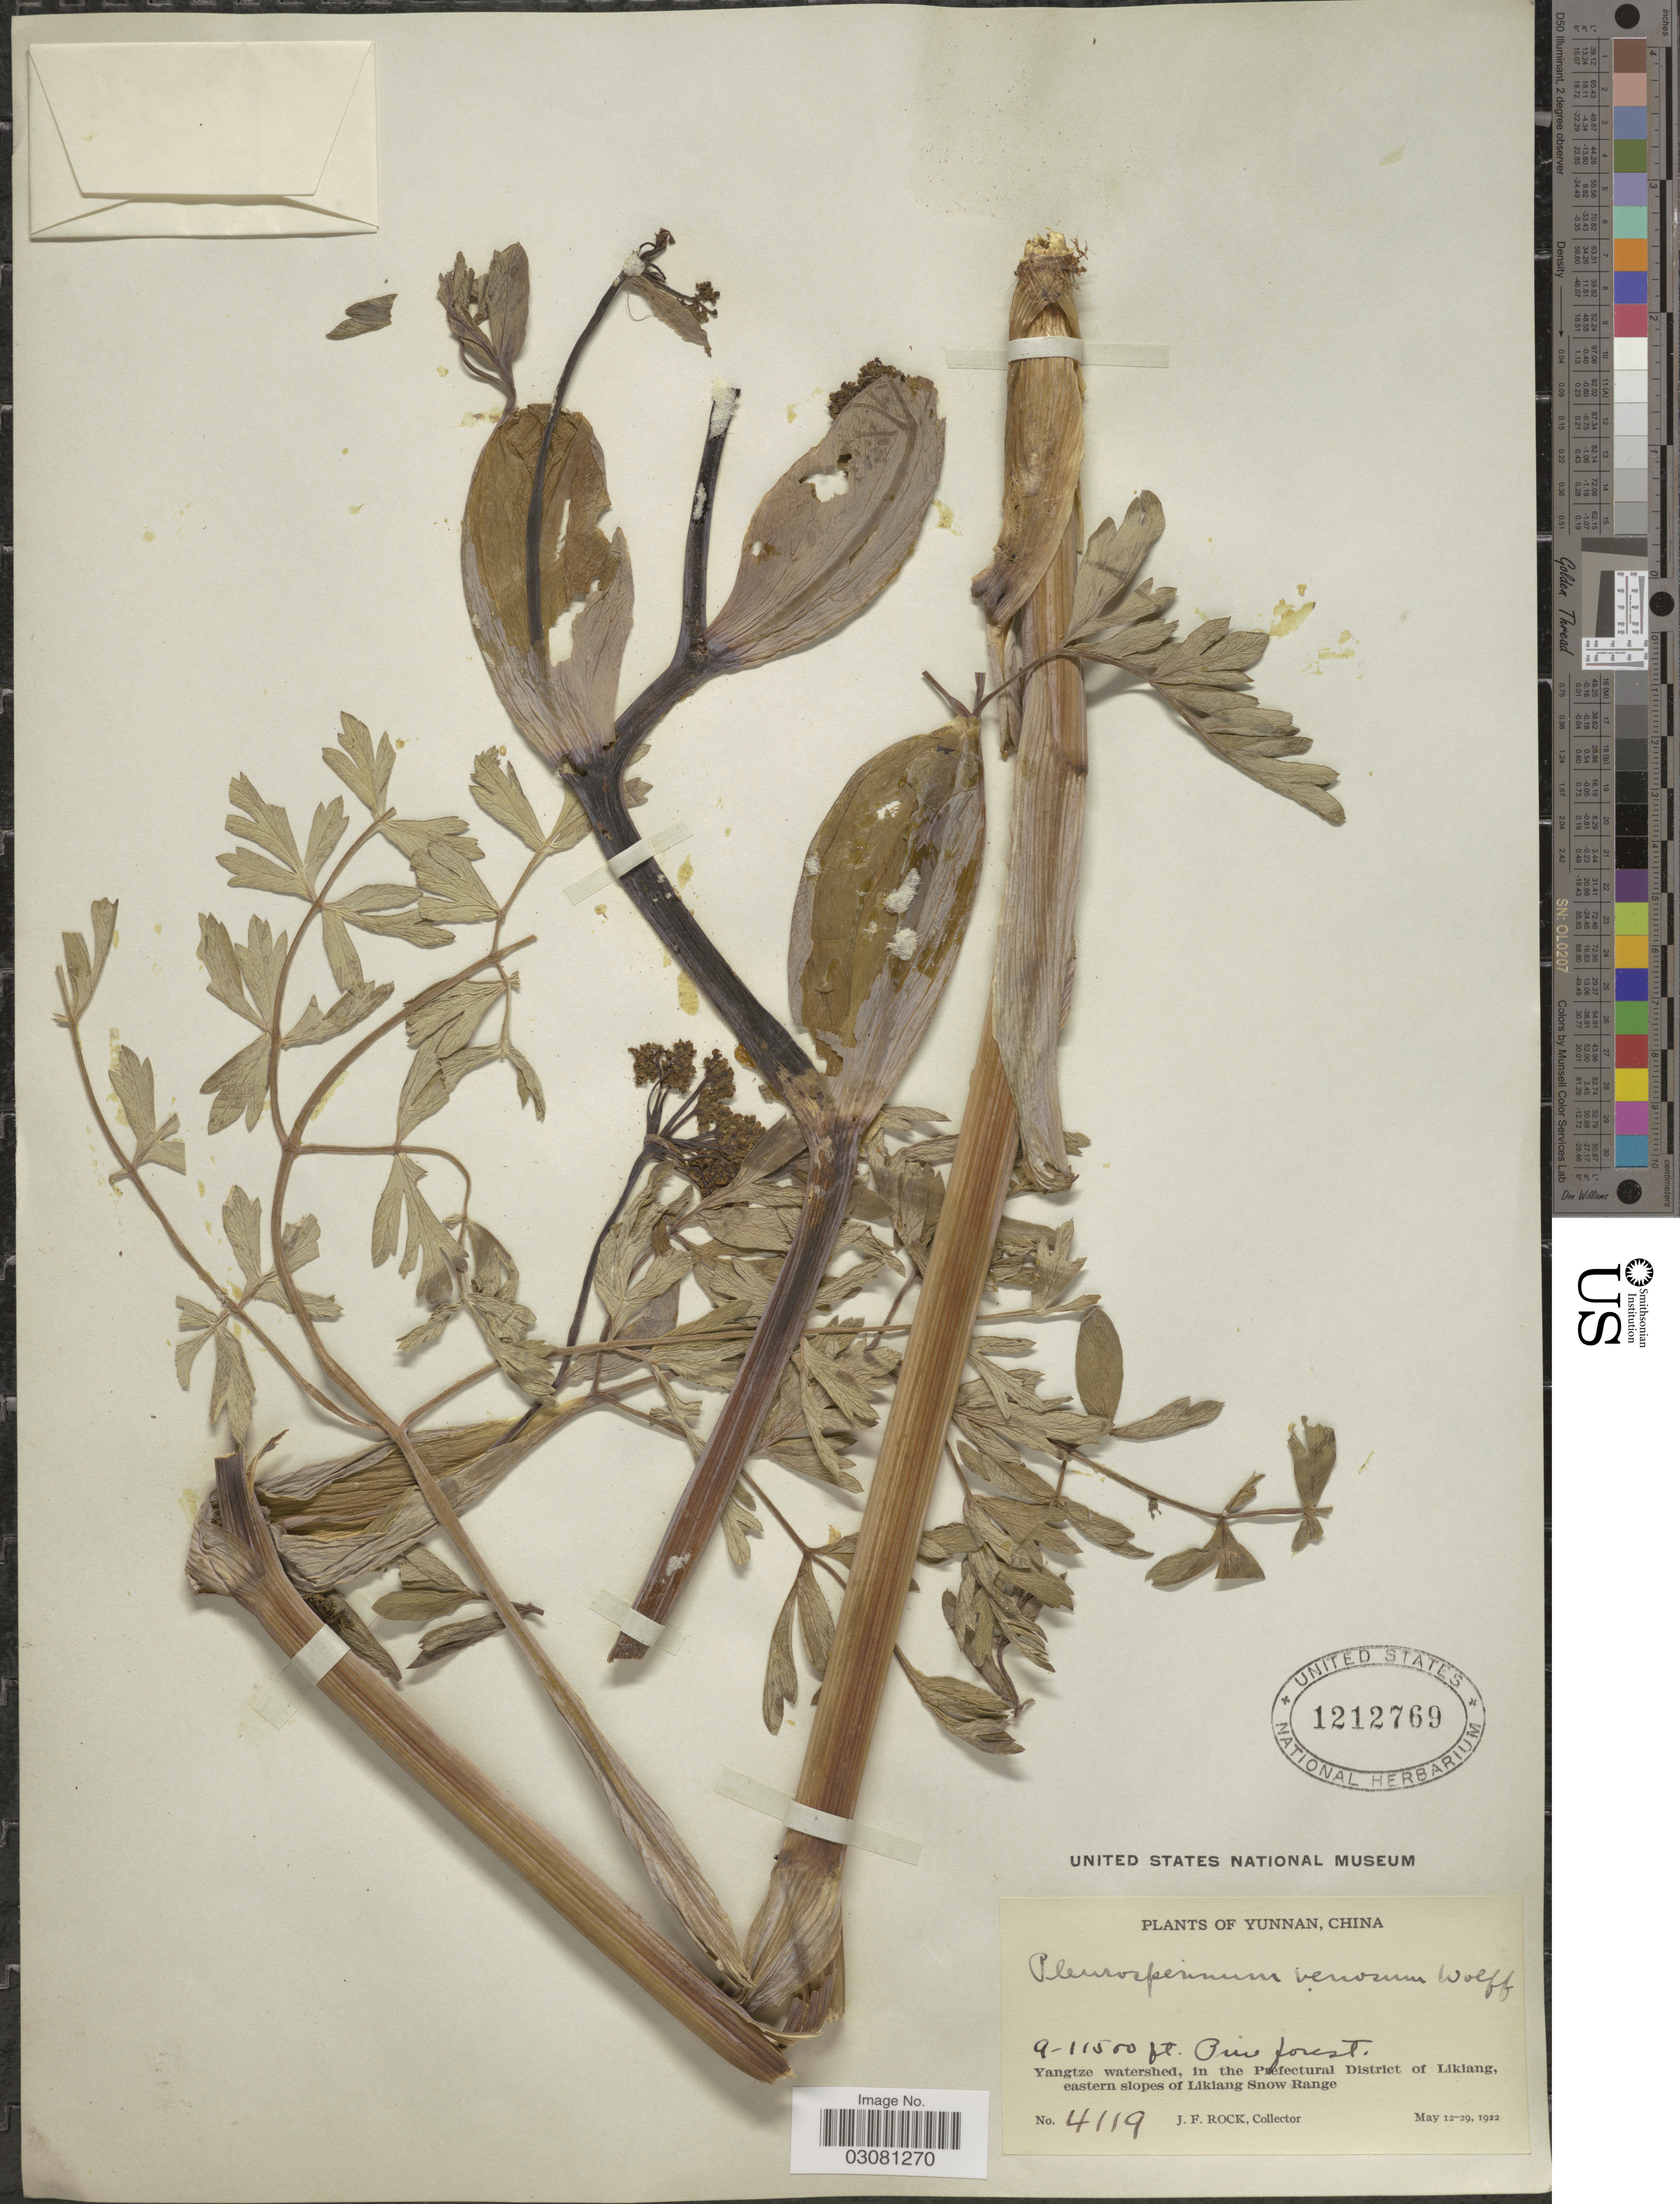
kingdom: Plantae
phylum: Tracheophyta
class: Magnoliopsida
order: Apiales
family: Apiaceae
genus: Pleurospermum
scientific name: Pleurospermum venosum H. Wolff sp. nov. ined.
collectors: J. Rock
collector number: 4119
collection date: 1922-05-12/1922-05-29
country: China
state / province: Yunnan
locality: Yangtze watershed, in the Prefectural District of Likiang, eastern slopes of Likiang Snow Range.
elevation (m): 2743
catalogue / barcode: US 1212769